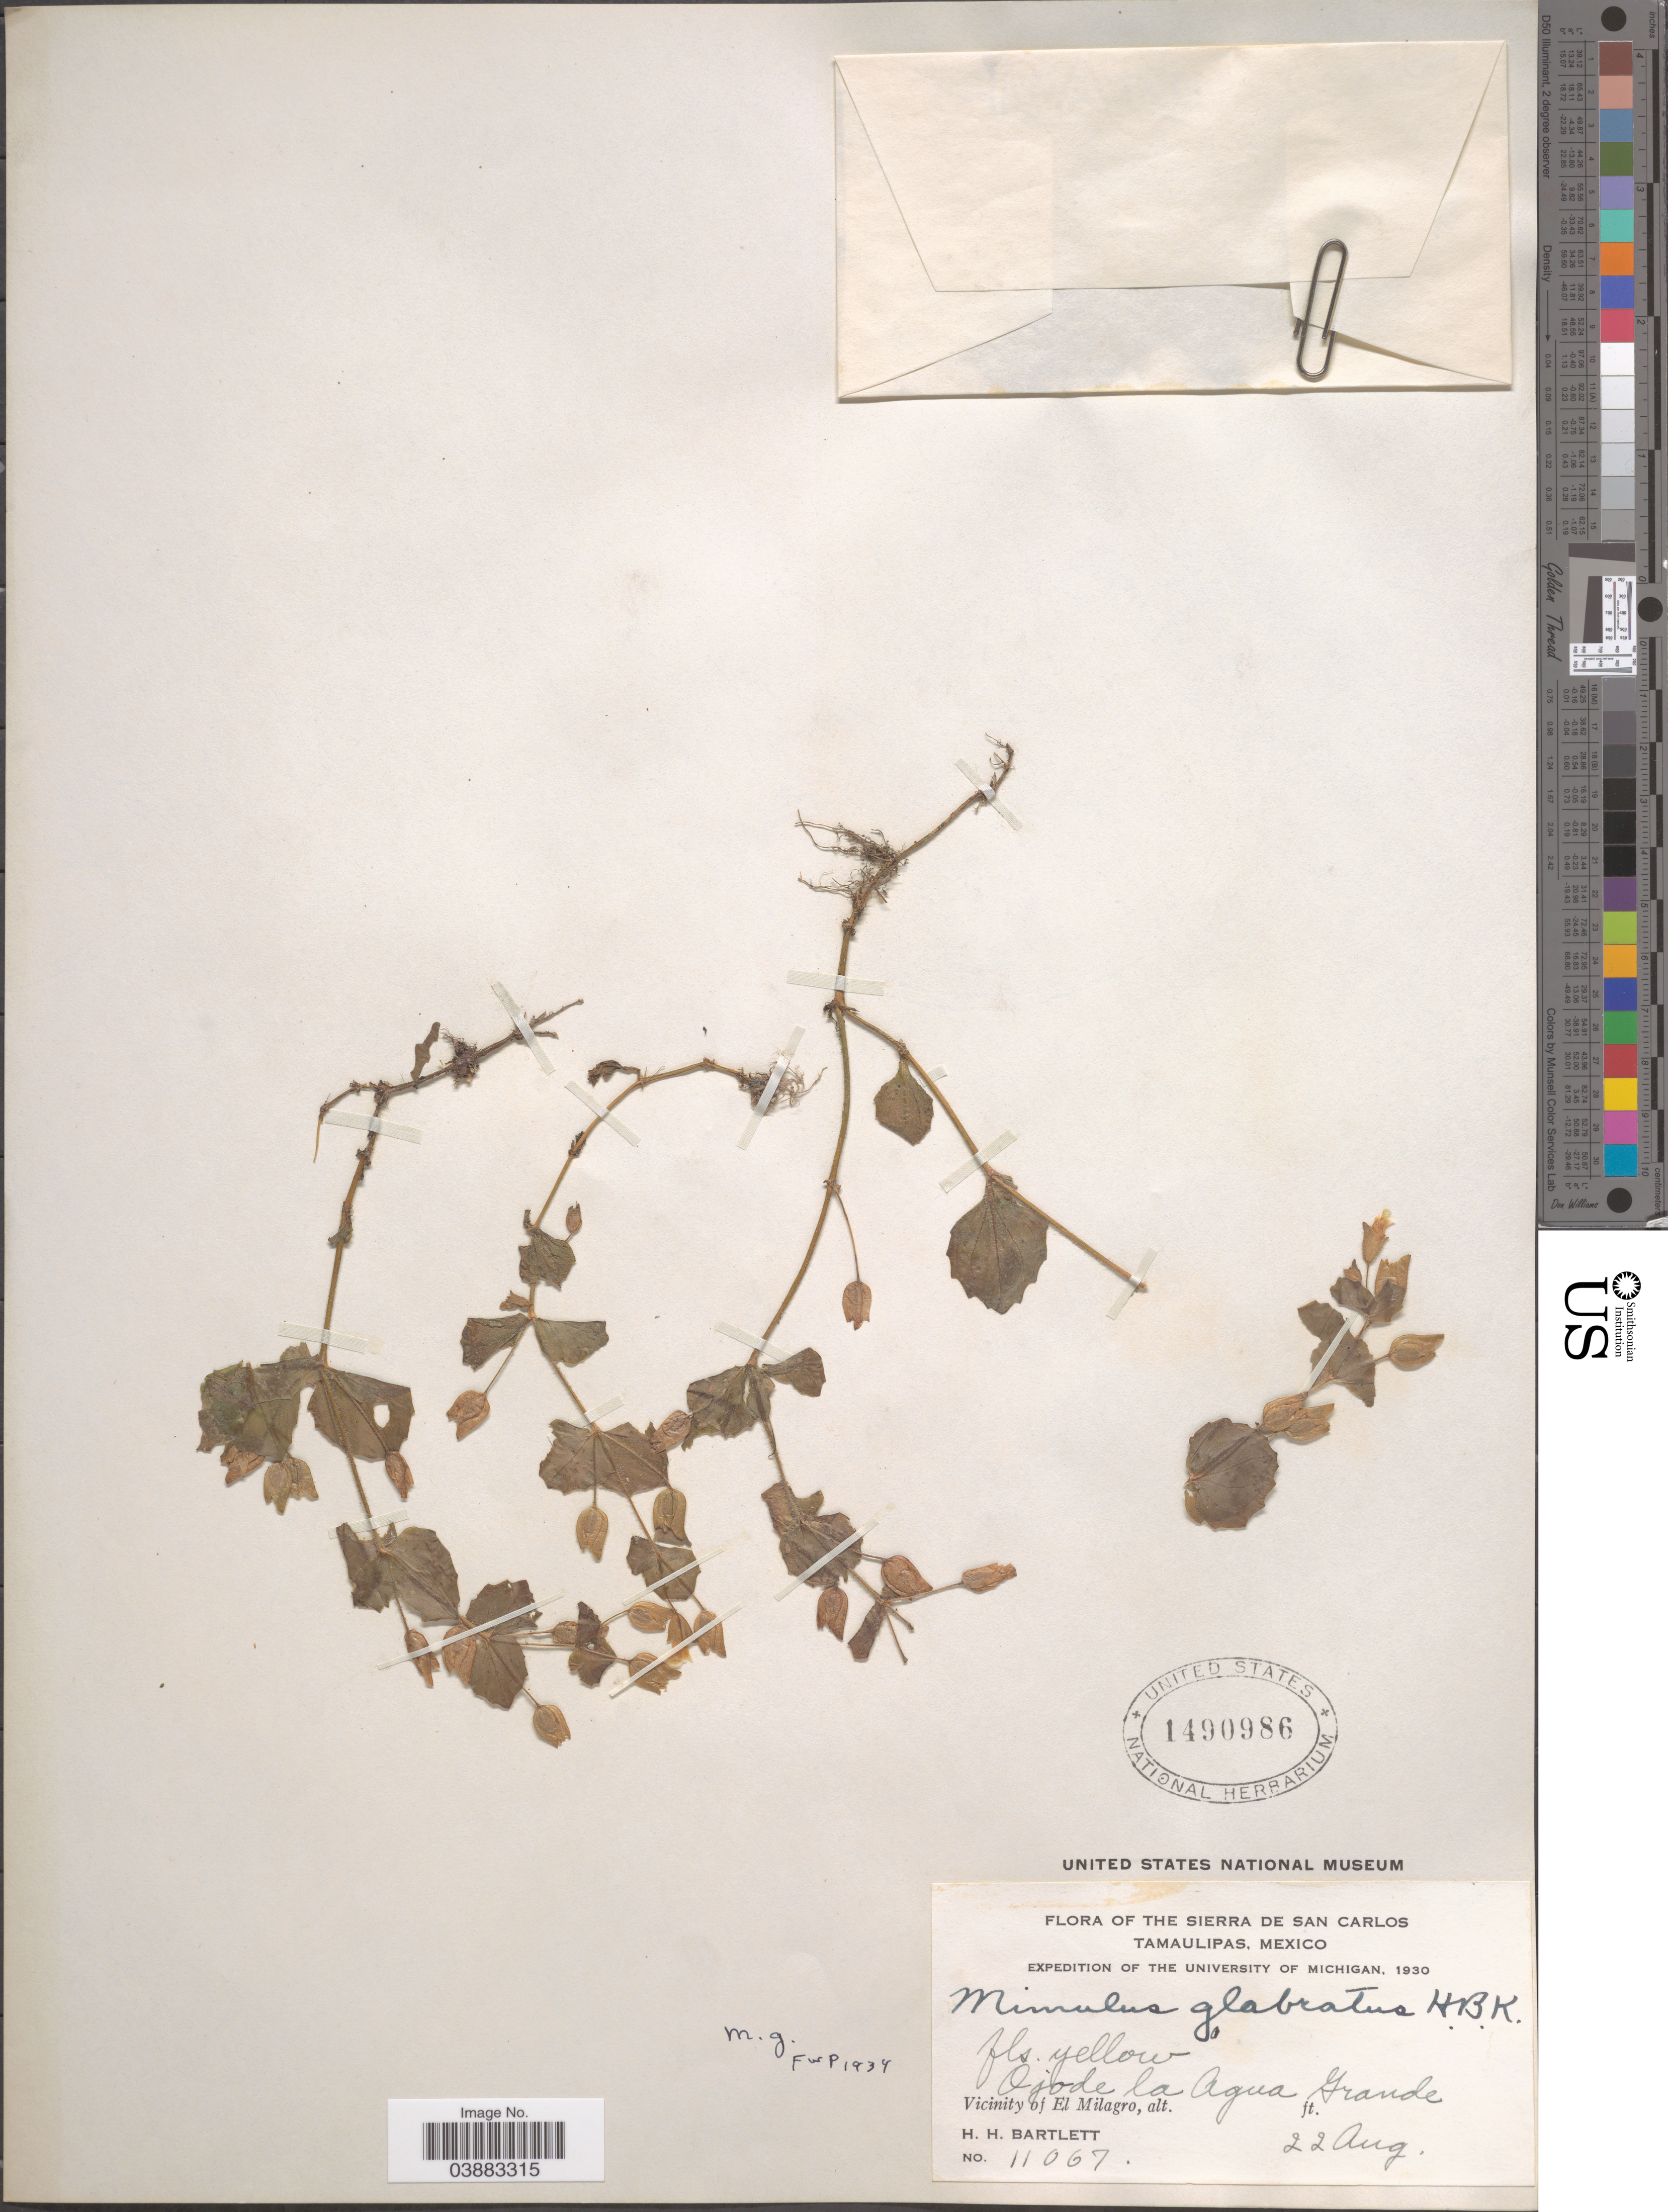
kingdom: Plantae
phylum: Tracheophyta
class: Magnoliopsida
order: Lamiales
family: Phrymaceae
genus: Mimulus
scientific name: Mimulus glabratus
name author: Kunth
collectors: H. H. Bartlett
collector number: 11067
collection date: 1930-08-22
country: Mexico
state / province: Tamaulipas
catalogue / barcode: US 1490986